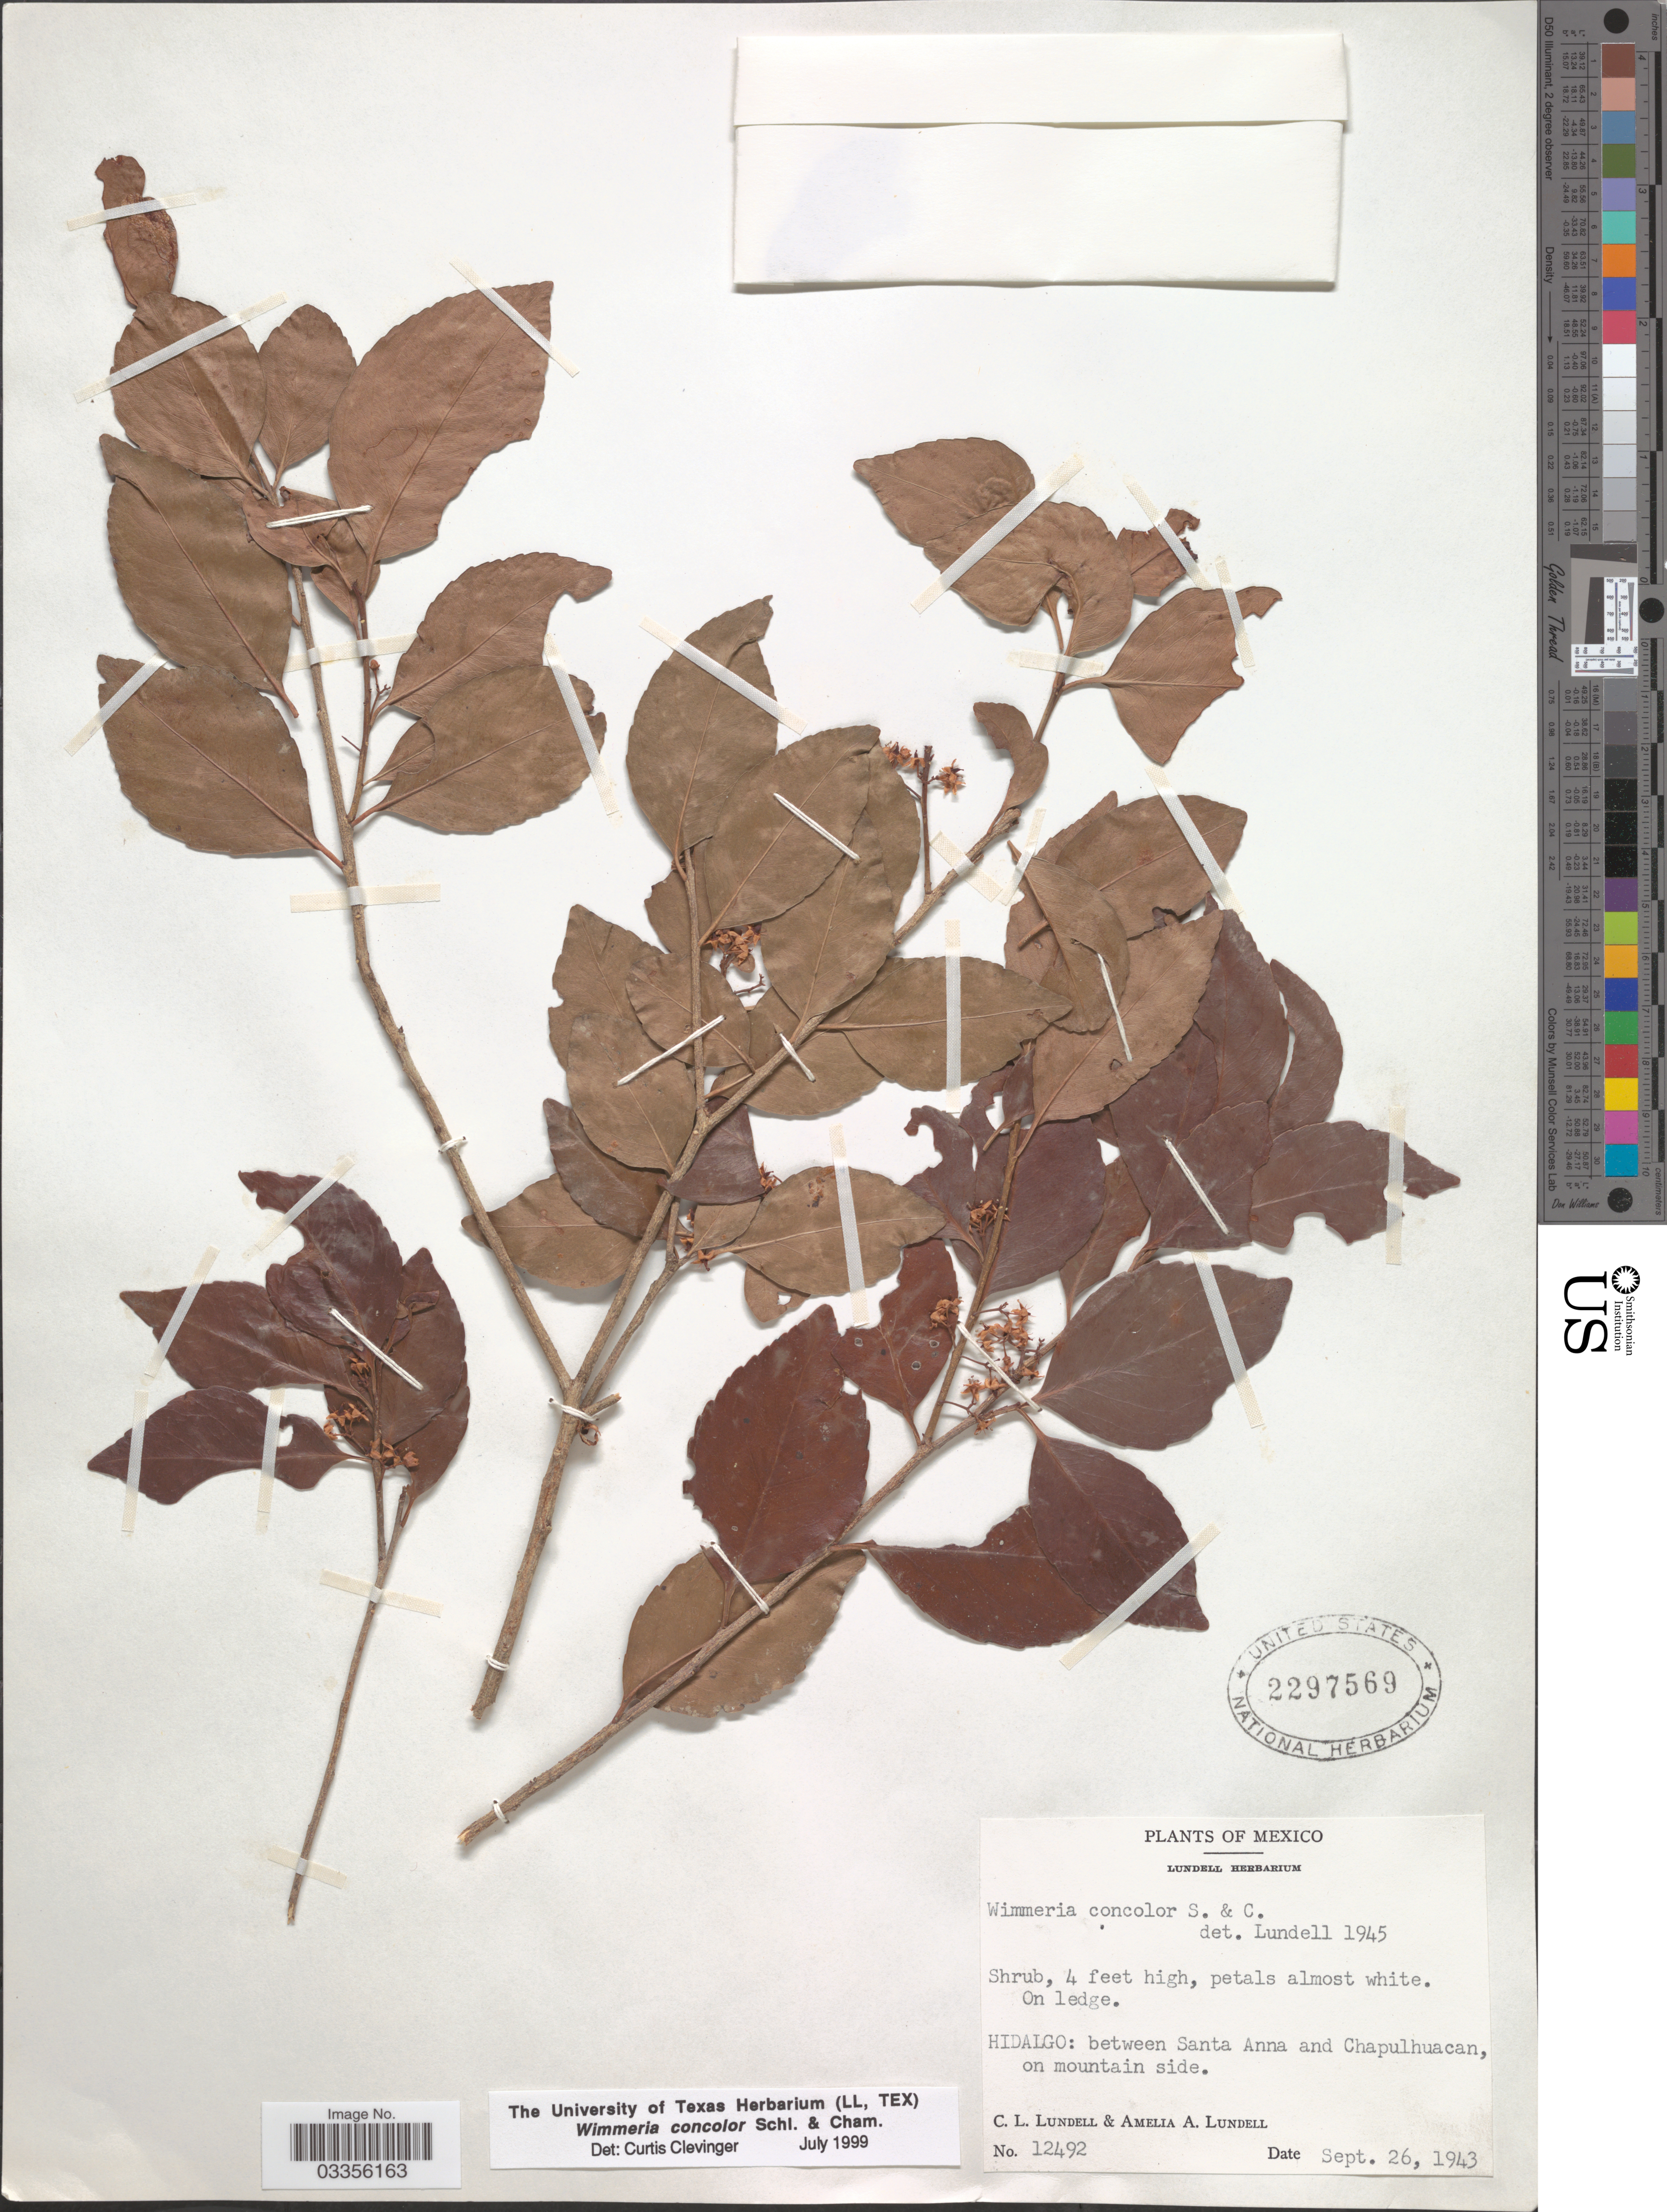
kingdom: Plantae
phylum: Tracheophyta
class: Magnoliopsida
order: Celastrales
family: Celastraceae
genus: Wimmeria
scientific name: Wimmeria concolor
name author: Schltdl. & Cham.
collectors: C. L. Lundell & A. A. Lundell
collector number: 12492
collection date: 1943-09-26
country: Mexico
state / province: Hidalgo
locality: Between Santa Anna and Chapulhuacan, on mountain side.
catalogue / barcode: US 2297569